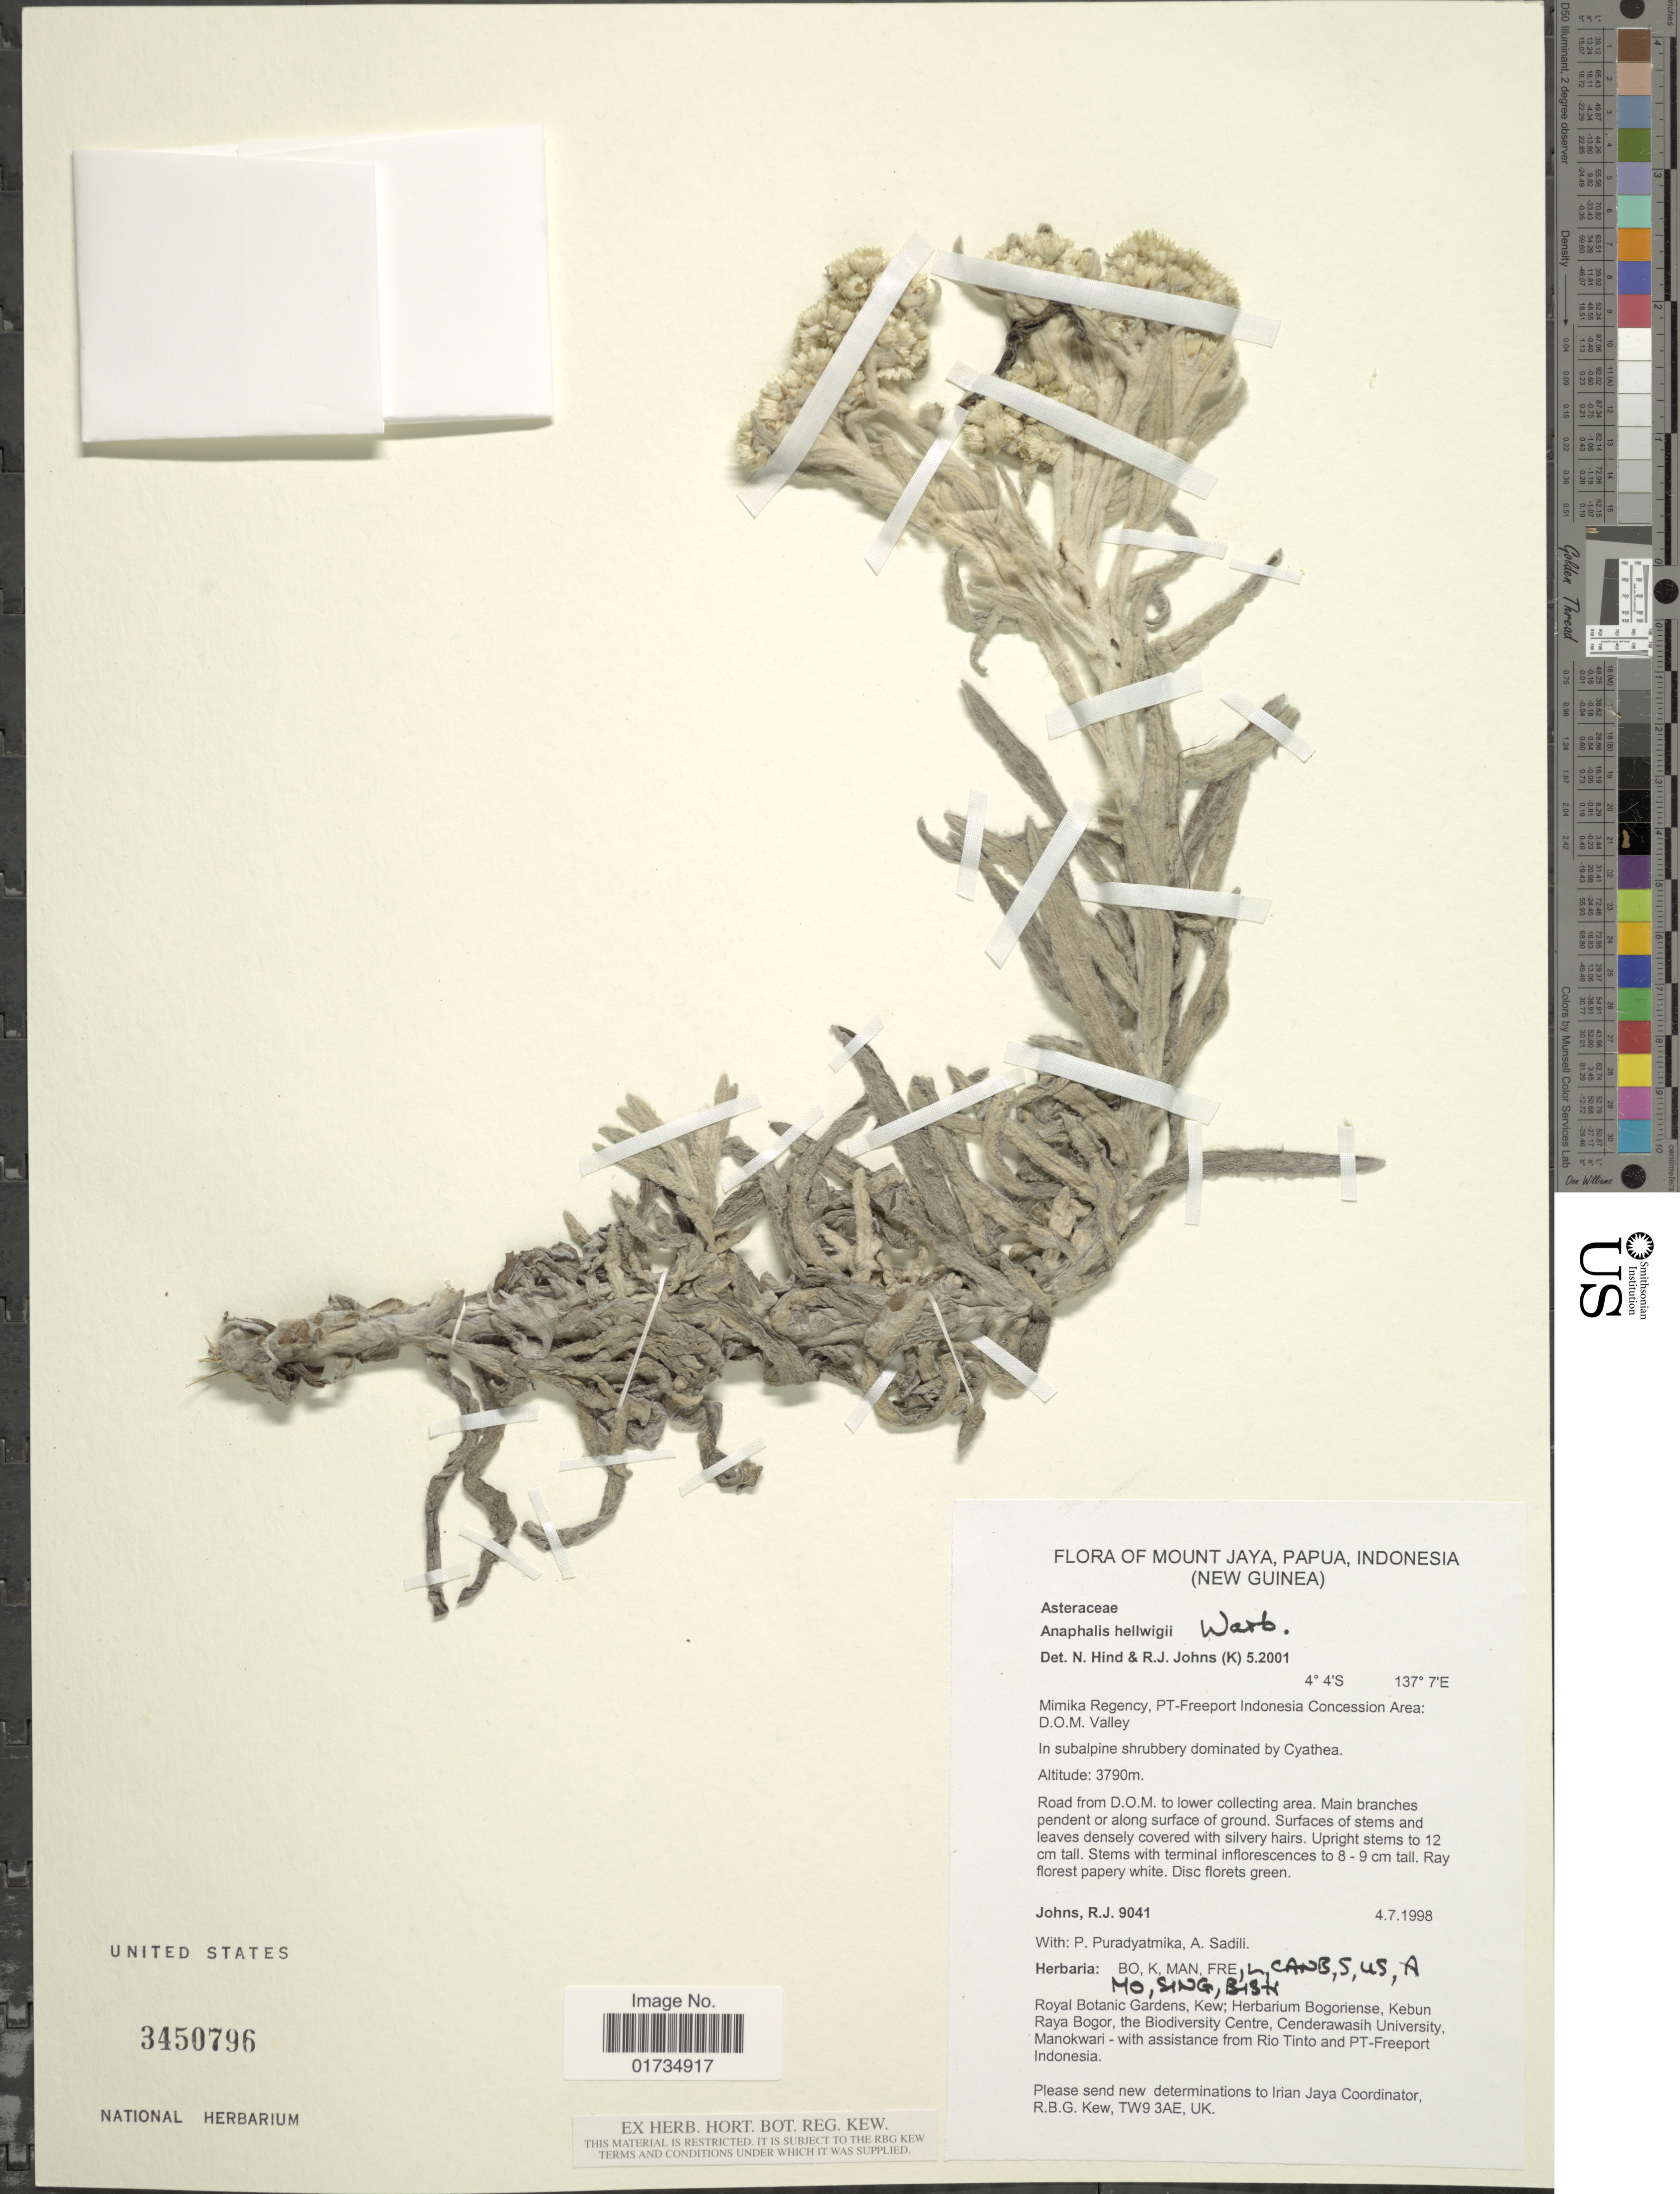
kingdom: Plantae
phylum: Tracheophyta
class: Magnoliopsida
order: Asterales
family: Asteraceae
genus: Anaphalis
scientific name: Anaphalis hellwigii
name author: Warb.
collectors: R. Johns, P. Puradyatmika & A. Sadili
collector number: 9041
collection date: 1998-07-04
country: Indonesia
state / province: Papua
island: New Guinea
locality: Mount Jaya, Papua, Indonesia (New Guinea). Mimika Regency, PT- Freeport Indonesia Concession Area: D.O.M. valley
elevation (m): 3790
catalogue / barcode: US 3450796